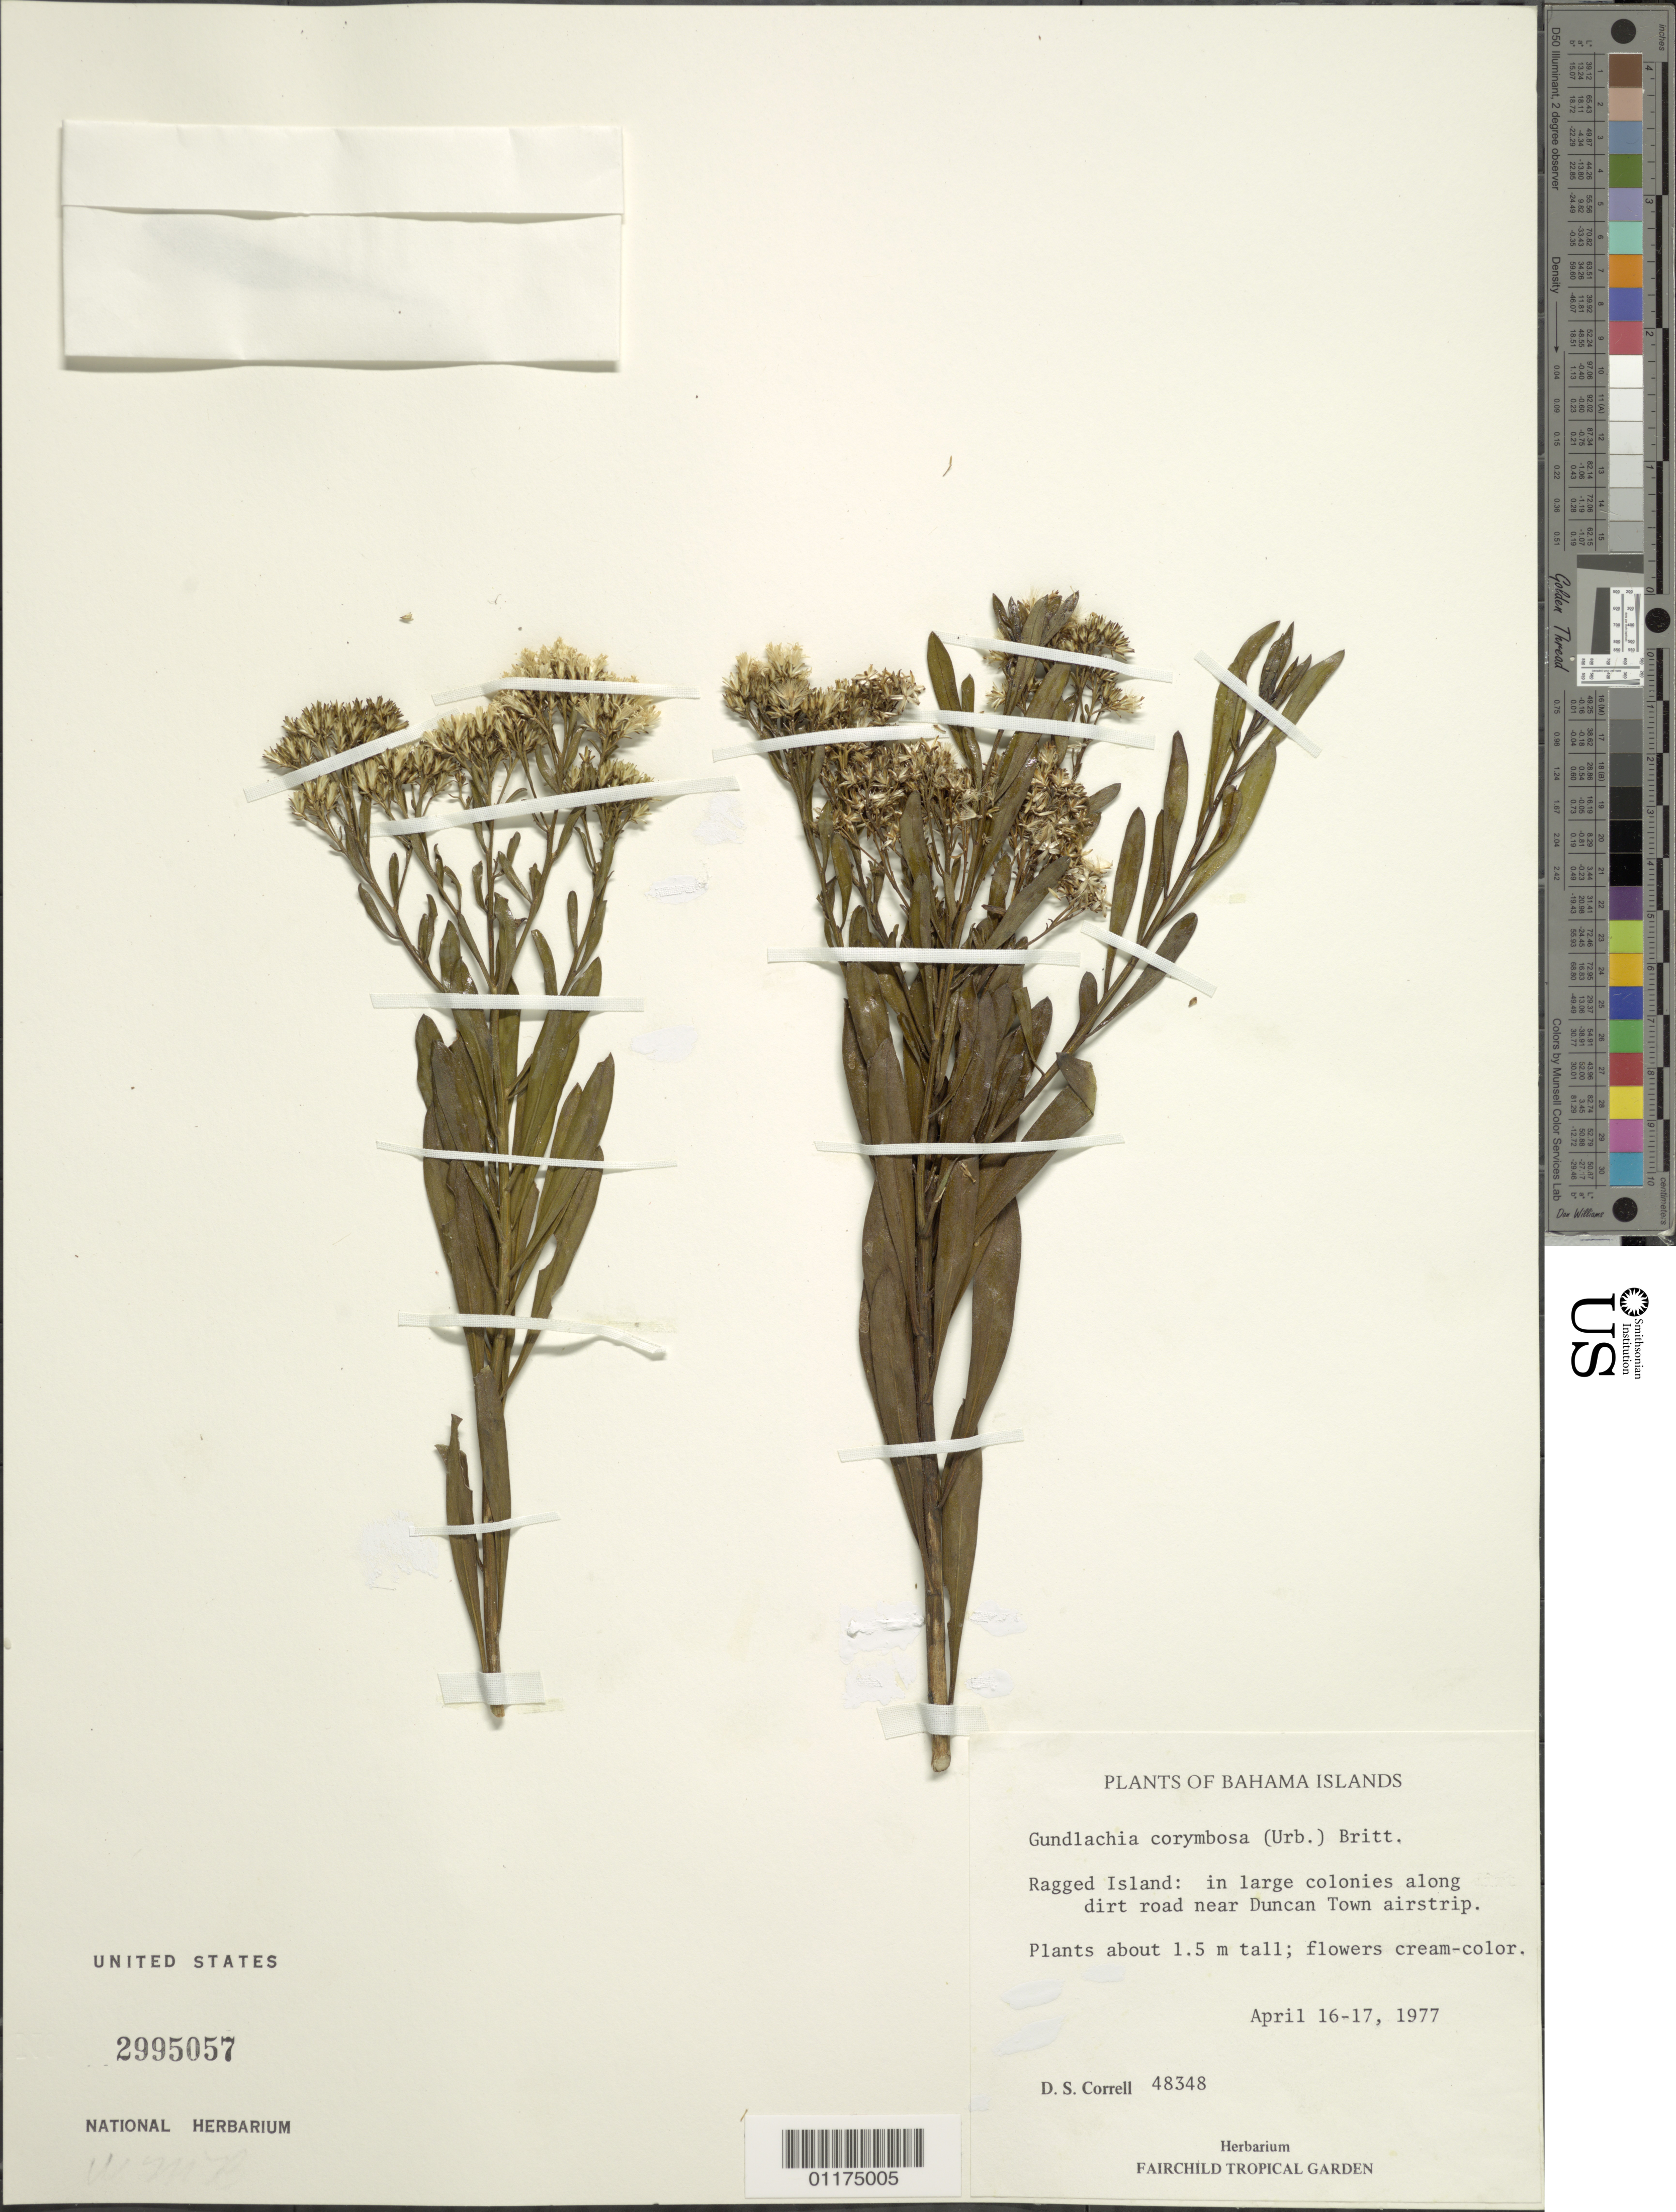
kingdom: Plantae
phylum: Tracheophyta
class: Magnoliopsida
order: Asterales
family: Asteraceae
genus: Gundlachia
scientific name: Gundlachia corymbosa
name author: (Urb.) Britton ex Bold.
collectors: D. S. Correll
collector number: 48348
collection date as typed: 16 Apr 1977 to 17 Apr 1977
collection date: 1977-04-16/1977-04-17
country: Bahamas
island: Ragged I.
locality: in large colonies along dirt road near Duncan Town airstrip.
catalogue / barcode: US 2995057